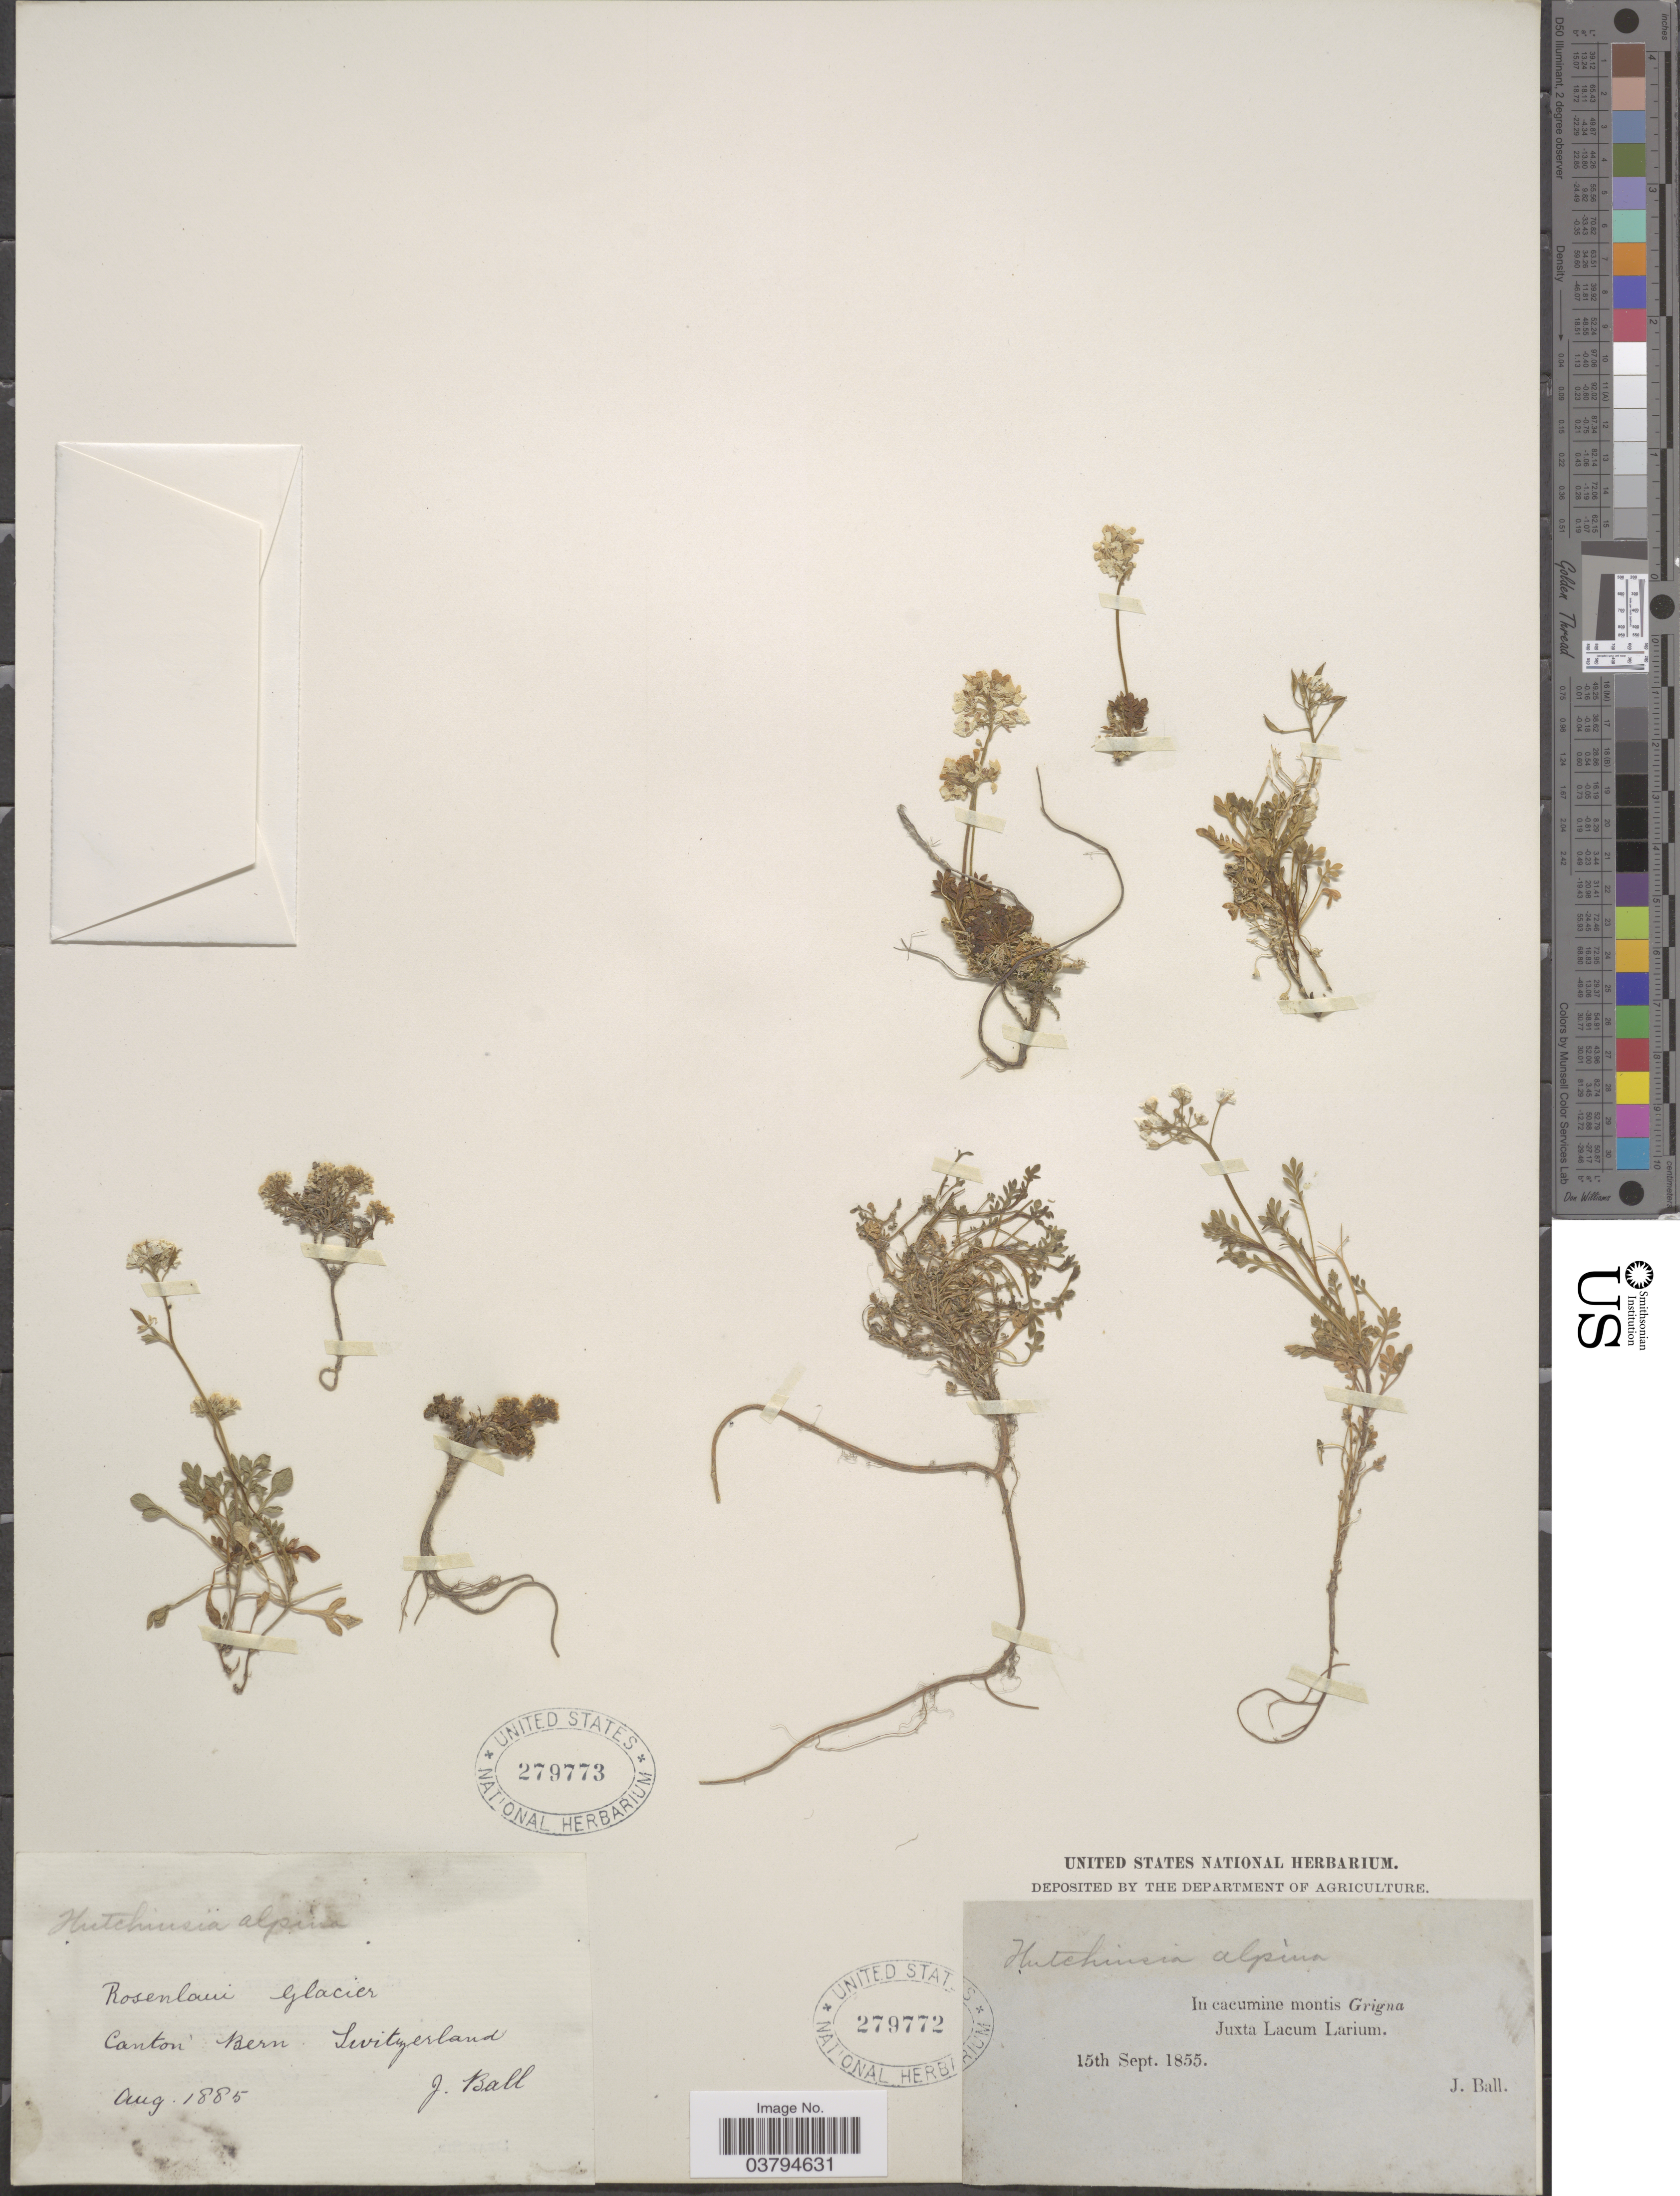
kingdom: Plantae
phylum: Tracheophyta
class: Magnoliopsida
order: Brassicales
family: Brassicaceae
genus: Hutchinsia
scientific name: Hutchinsia alpina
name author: W.T. Aiton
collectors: J. Ball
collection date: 1855-09-15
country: Italy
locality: In cacumine montis Grigna. Juxta Lacum Larium.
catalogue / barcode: US 279772-2